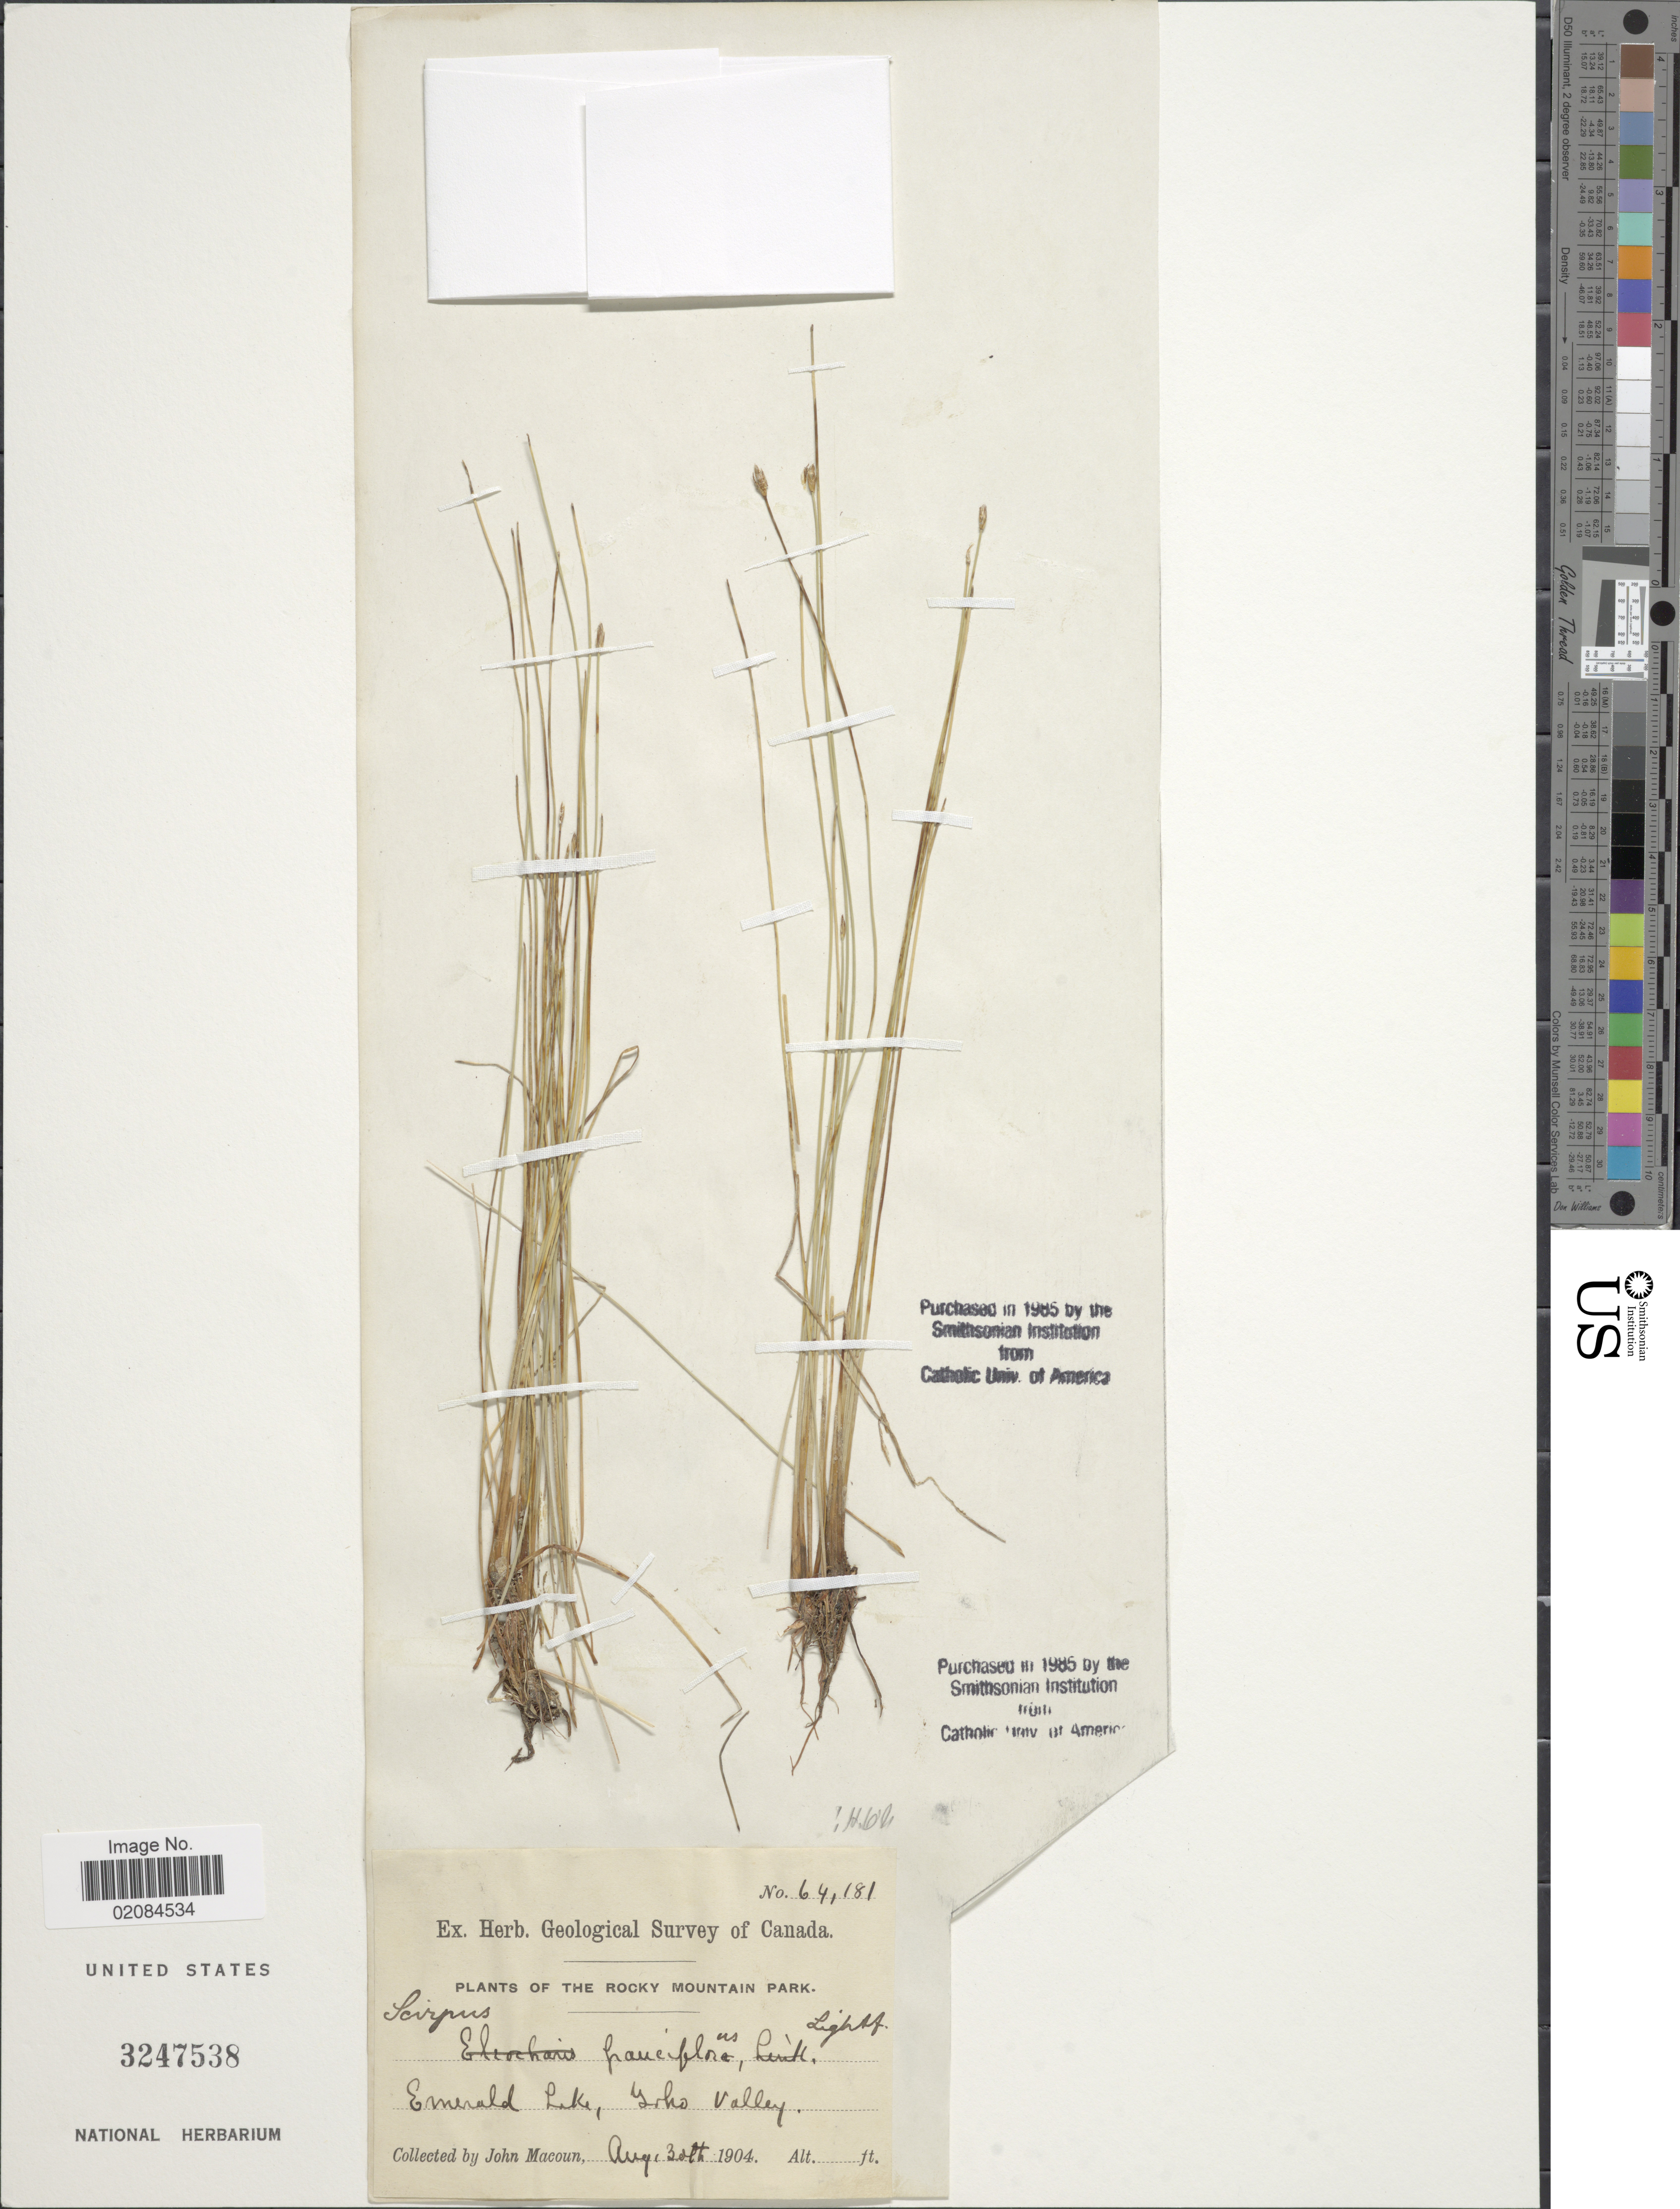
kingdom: Plantae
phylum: Tracheophyta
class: Liliopsida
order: Poales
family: Cyperaceae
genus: Eleocharis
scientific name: Eleocharis quinqueflora subsp. fernaldii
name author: (Svenson) Hultén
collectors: J. Macoun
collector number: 64181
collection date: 1904-08-30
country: Canada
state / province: Alberta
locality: Rocky Mountain Park, Emerald Lake, Yoho Valley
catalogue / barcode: US 3247538